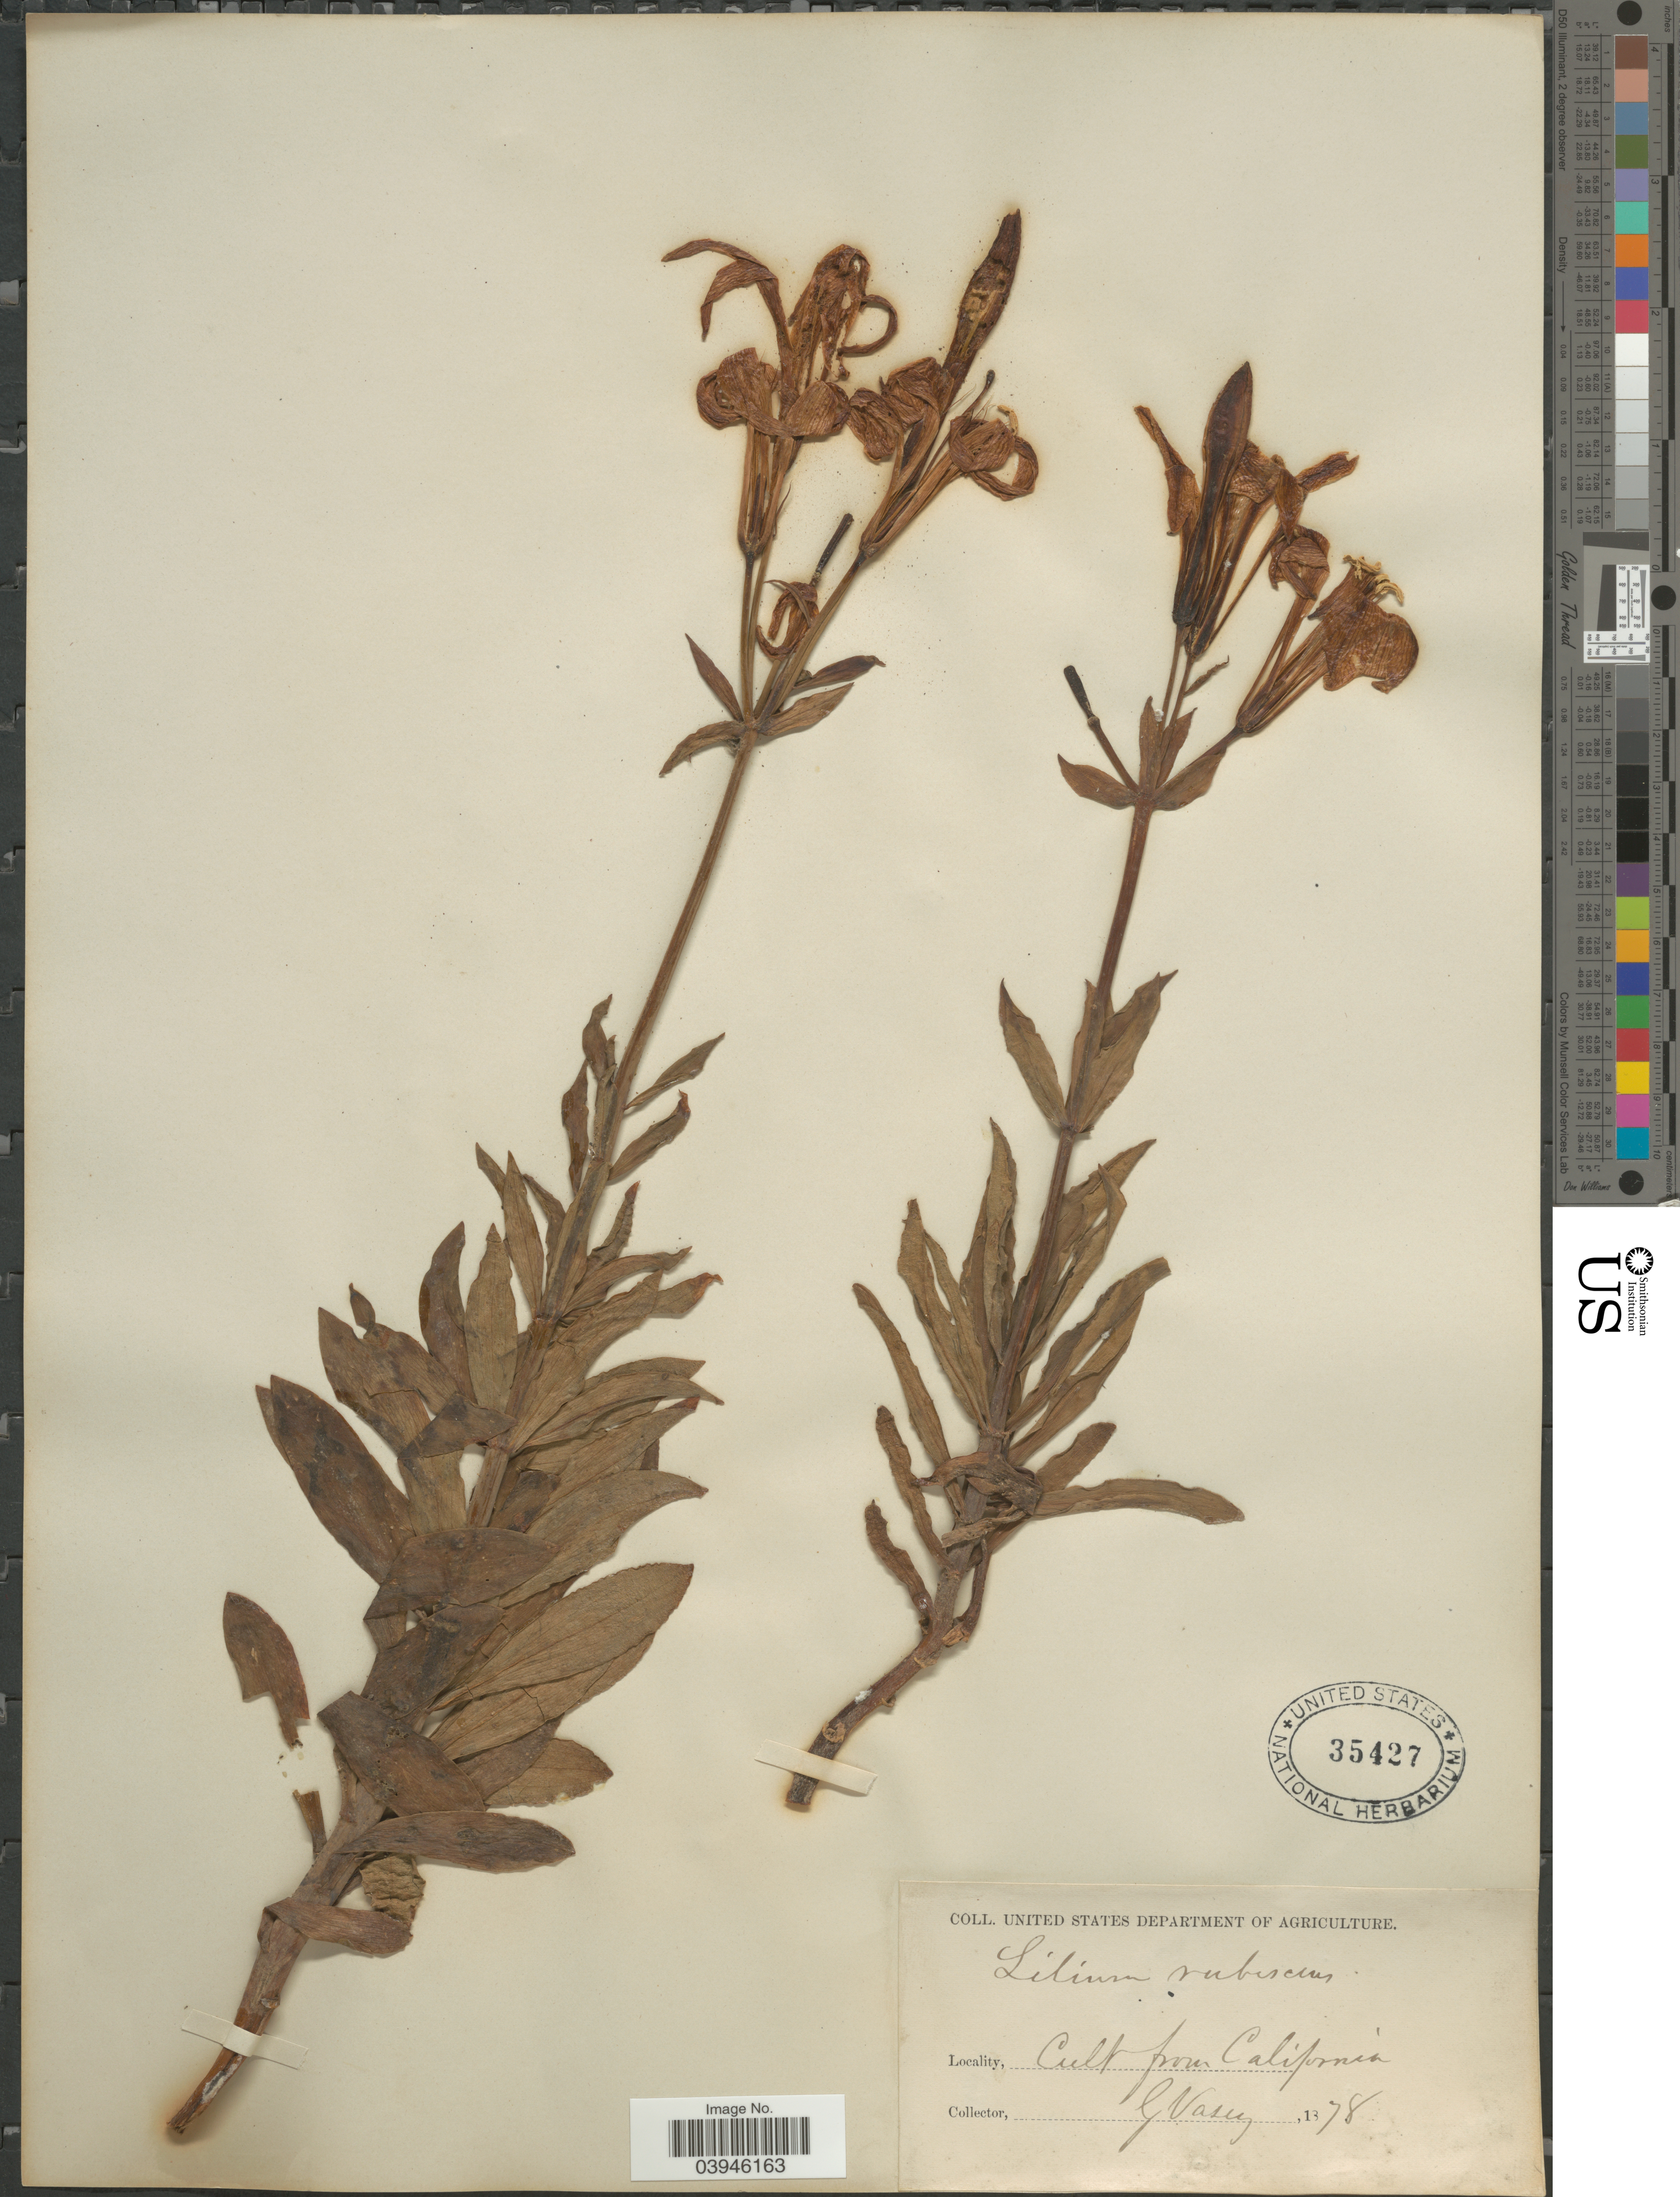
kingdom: Plantae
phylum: Tracheophyta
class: Liliopsida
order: Liliales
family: Liliaceae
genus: Lilium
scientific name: Lilium rubescens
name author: S. Watson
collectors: G. Vasey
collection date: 1878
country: United States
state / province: California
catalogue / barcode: US 35427